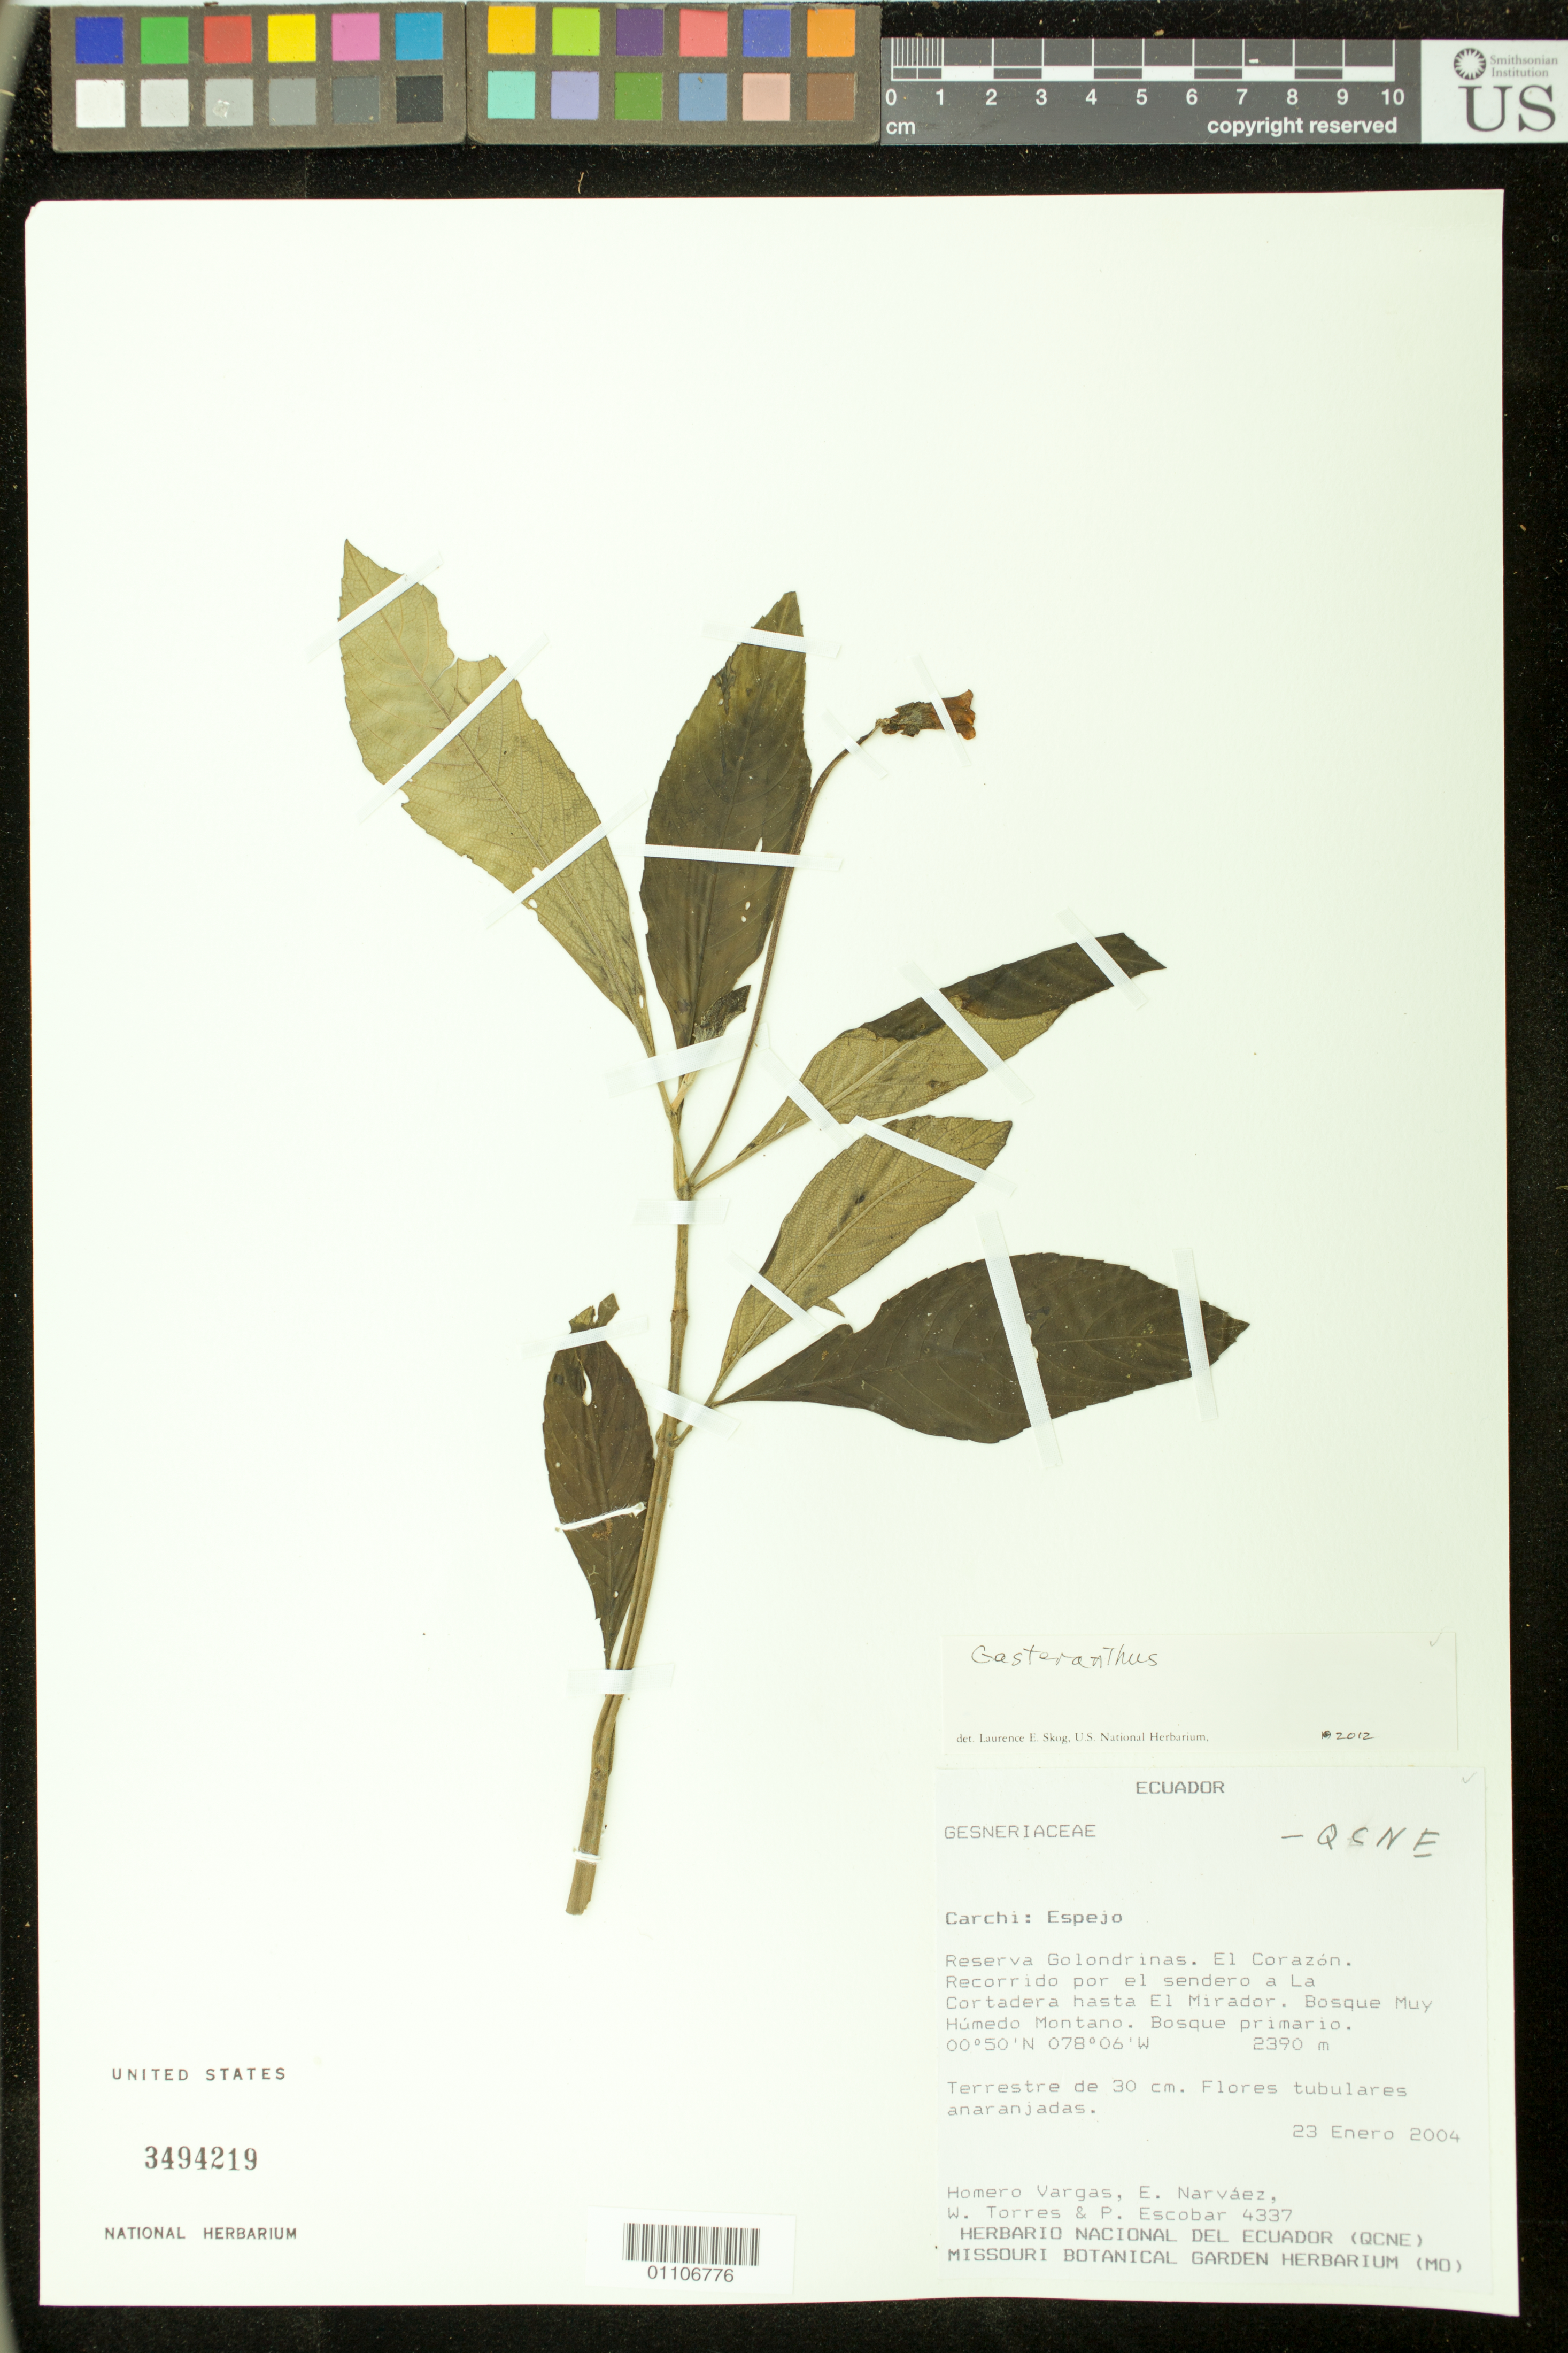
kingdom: Plantae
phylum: Tracheophyta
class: Magnoliopsida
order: Lamiales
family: Gesneriaceae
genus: Gasteranthus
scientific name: Gasteranthus sp.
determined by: Skog, Laurence E.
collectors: H. Vargas, E. Narváez, W. Torres & P. Escobar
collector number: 4337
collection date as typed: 23 Jan 2004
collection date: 2004-01-23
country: Ecuador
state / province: Carchi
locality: Espejo, Reserva Golondrinas. El Corazon. Recorrido por el sendero a La Cortadera hasta El Mirador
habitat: Bosque Muy Humedo Montano. Bosque primario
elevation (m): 2390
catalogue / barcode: US 3494219